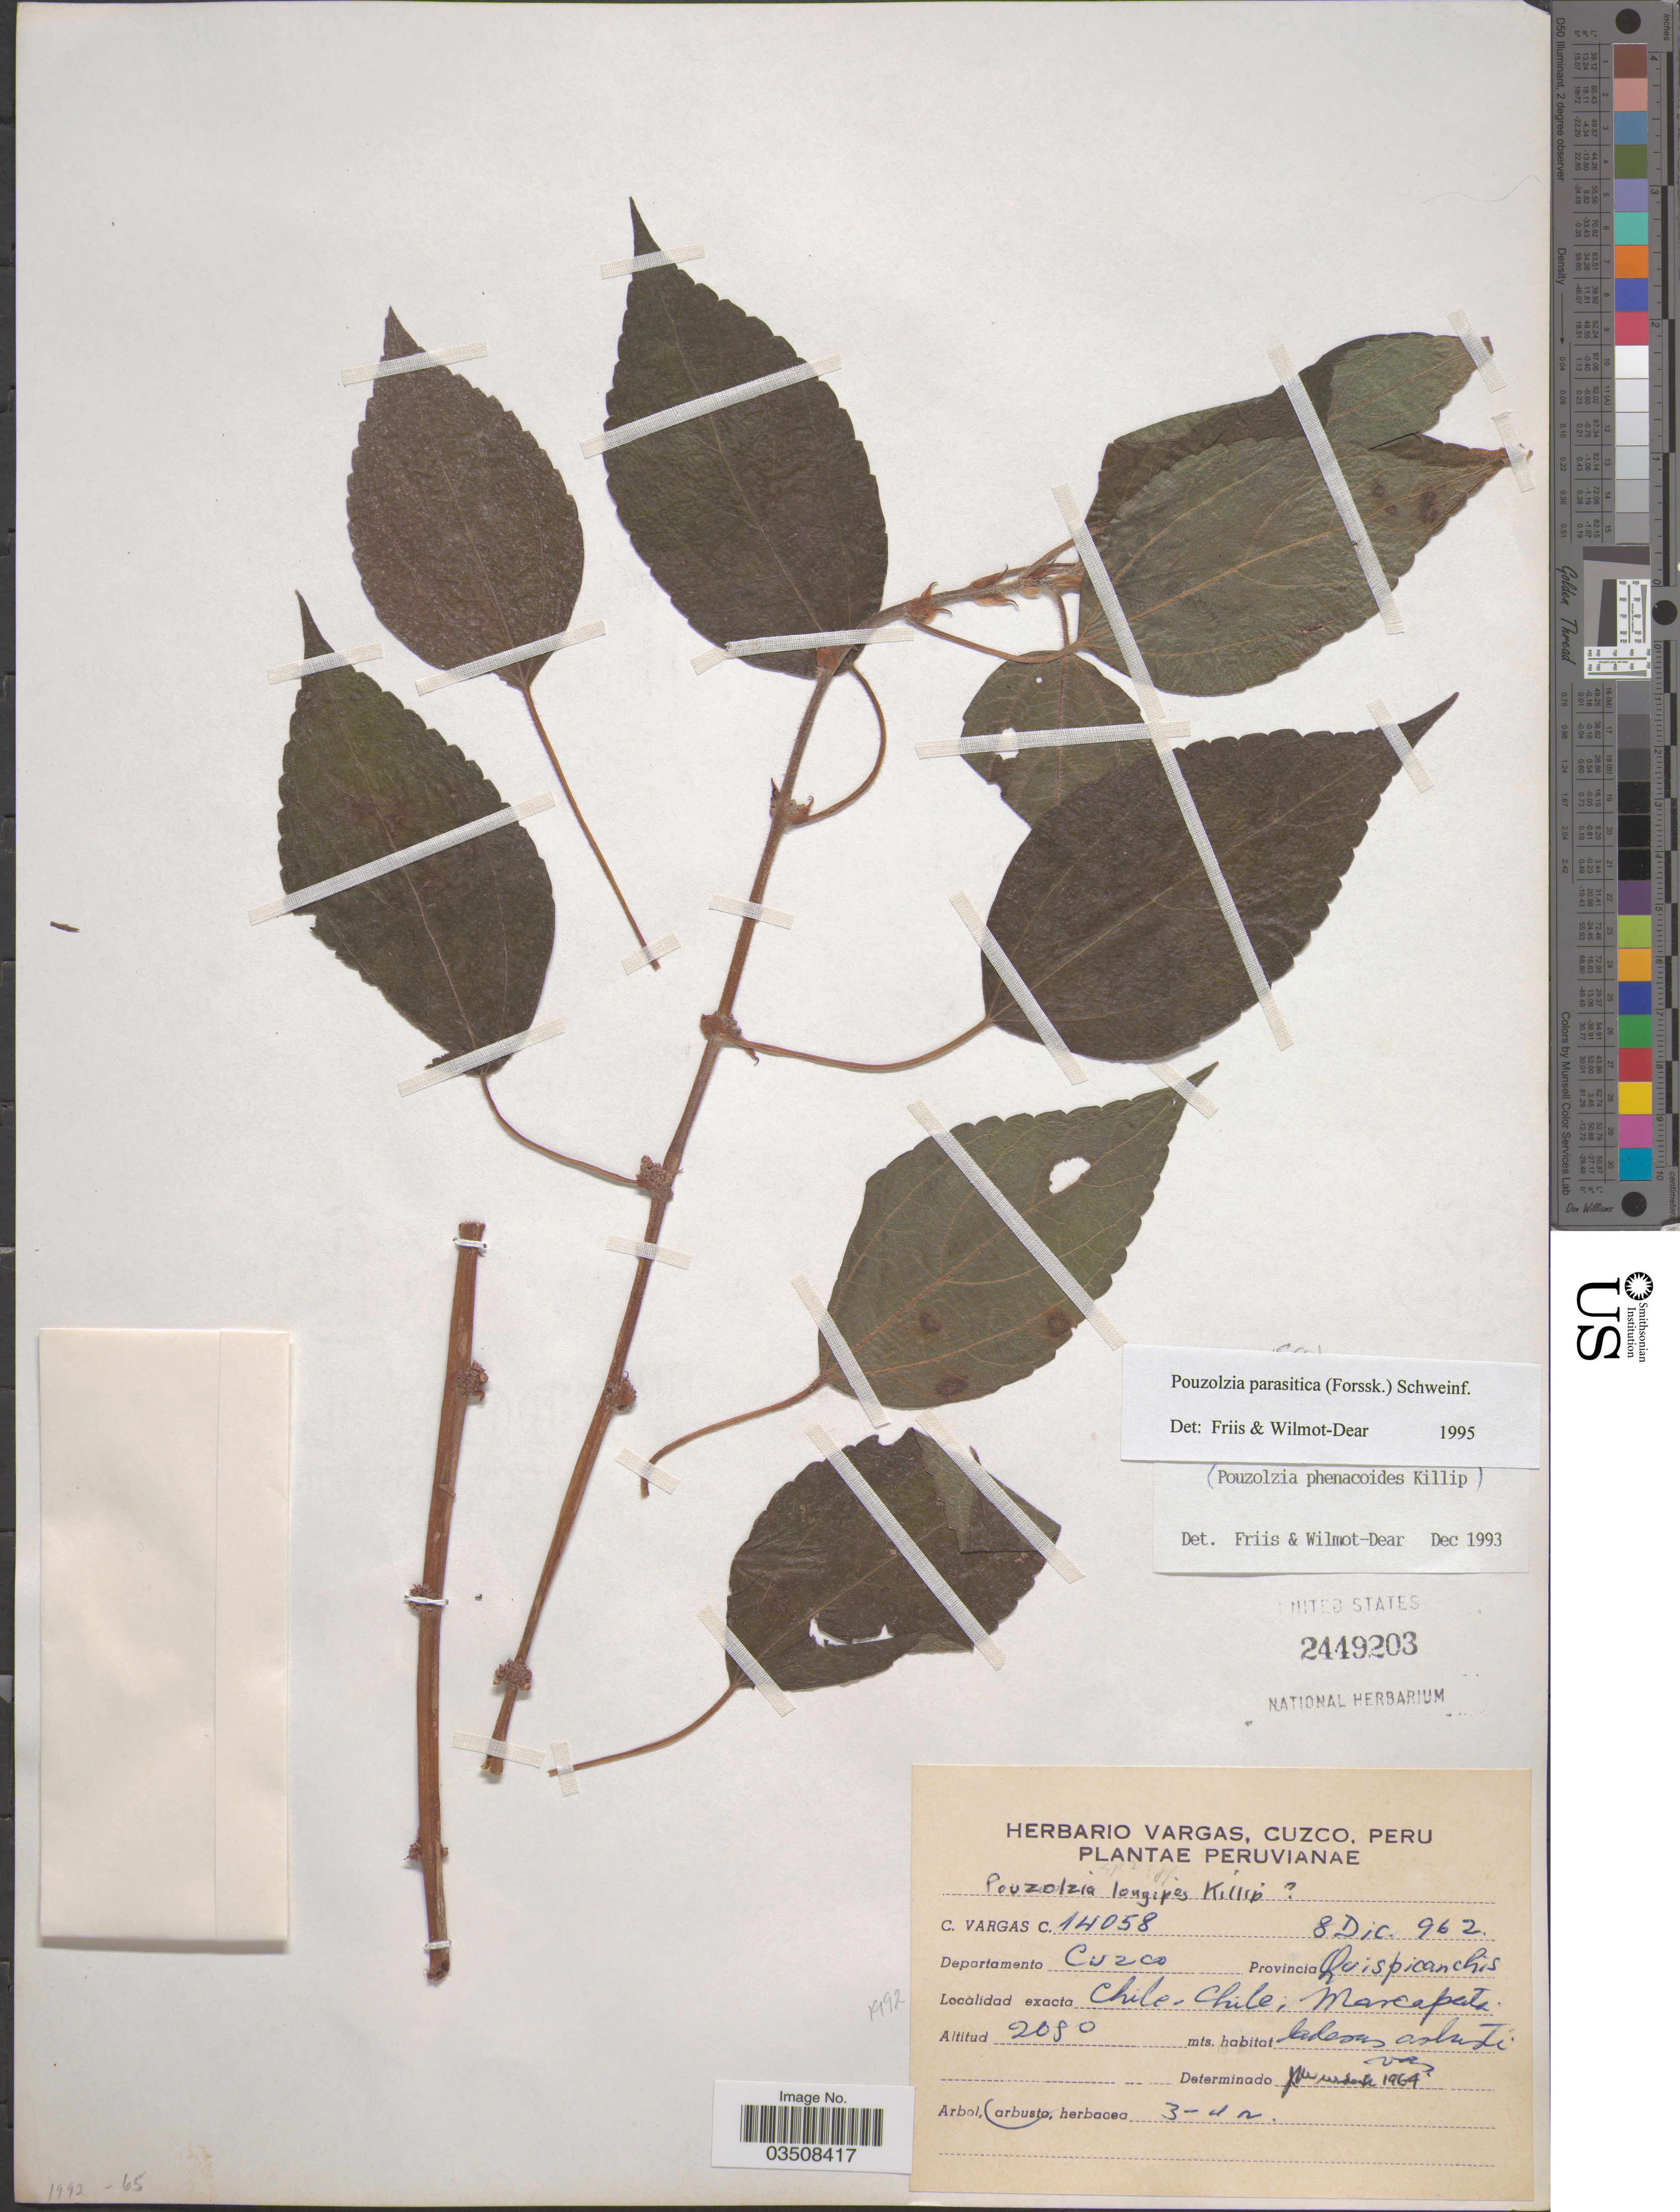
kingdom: Plantae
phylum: Tracheophyta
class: Magnoliopsida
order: Rosales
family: Urticaceae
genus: Pouzolzia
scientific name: Pouzolzia parasitica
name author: (Forssk.) Schweinf.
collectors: C. Vargas Calderón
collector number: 14058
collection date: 1962-12-08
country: Peru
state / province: Cusco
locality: Departamento Cuzco. Provincia Quispicanchis. Chile-chile, Marcapata.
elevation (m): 2090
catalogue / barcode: US 2449203